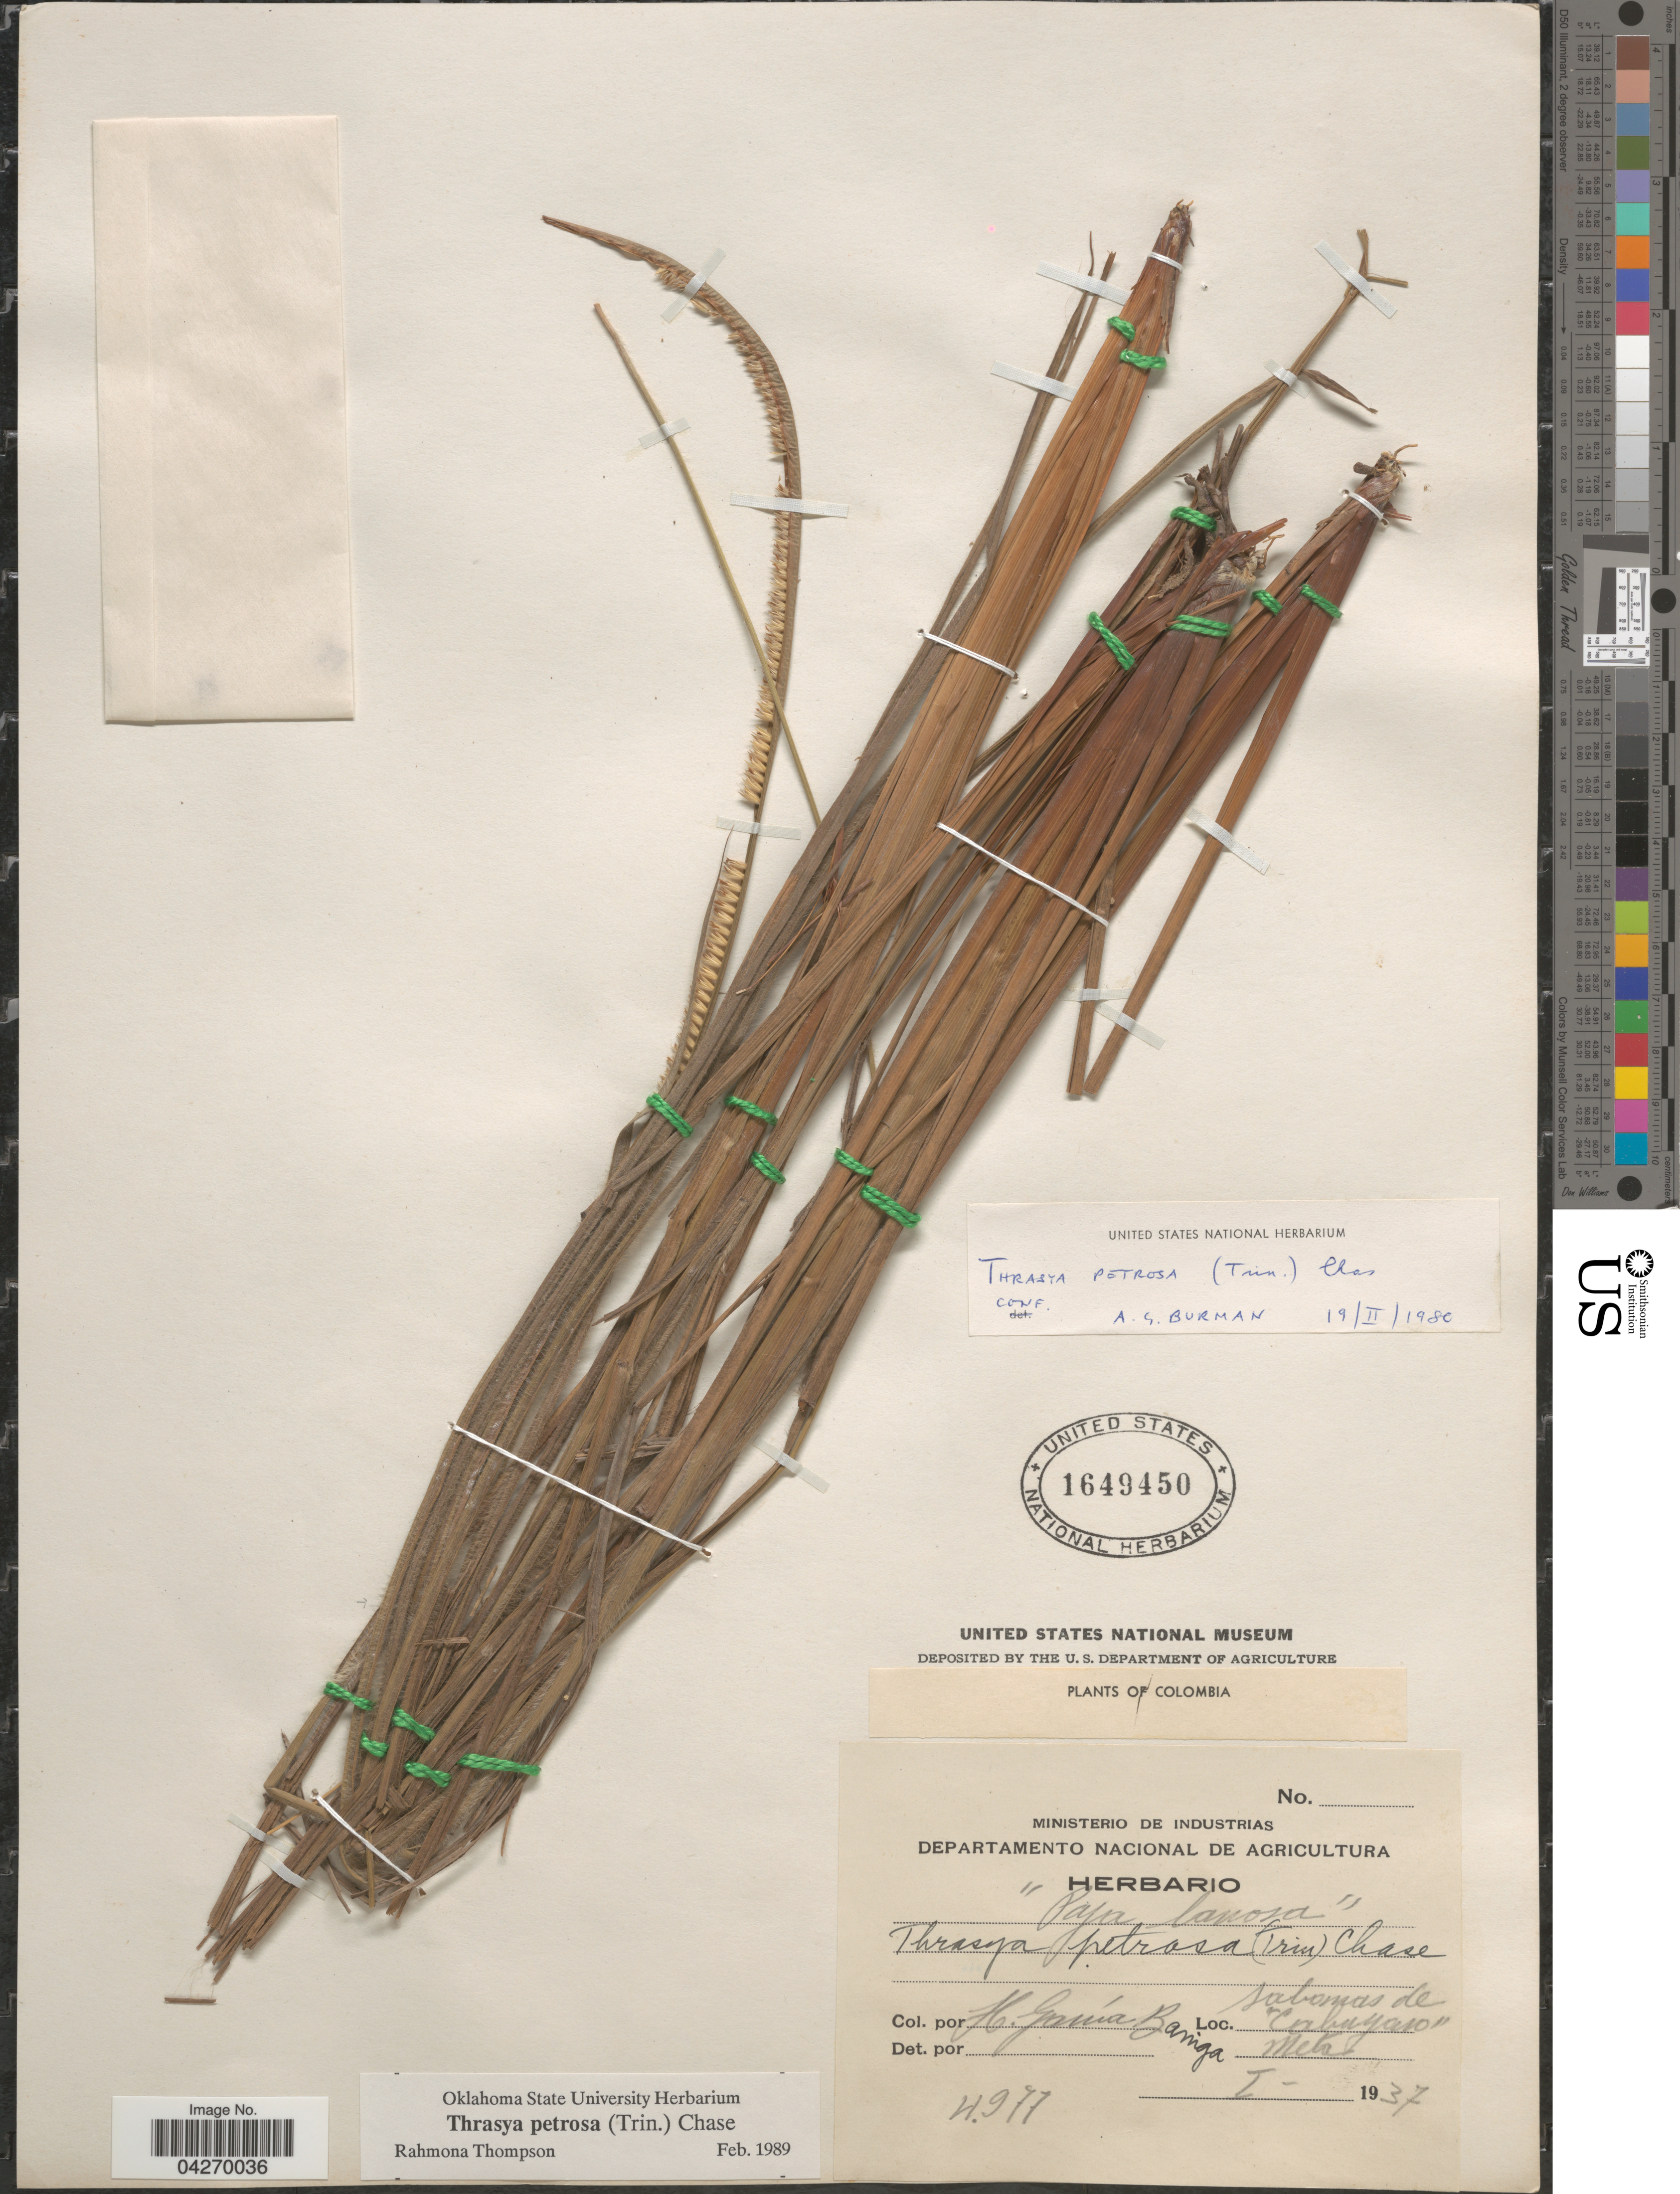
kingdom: Plantae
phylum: Tracheophyta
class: Liliopsida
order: Poales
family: Poaceae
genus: Paspalum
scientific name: Paspalum foliiforme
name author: S. Denham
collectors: H. García Barriga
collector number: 4977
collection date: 1937-01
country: Colombia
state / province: Meta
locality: Sabanas de Cabuyaro.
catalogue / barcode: US 1649450